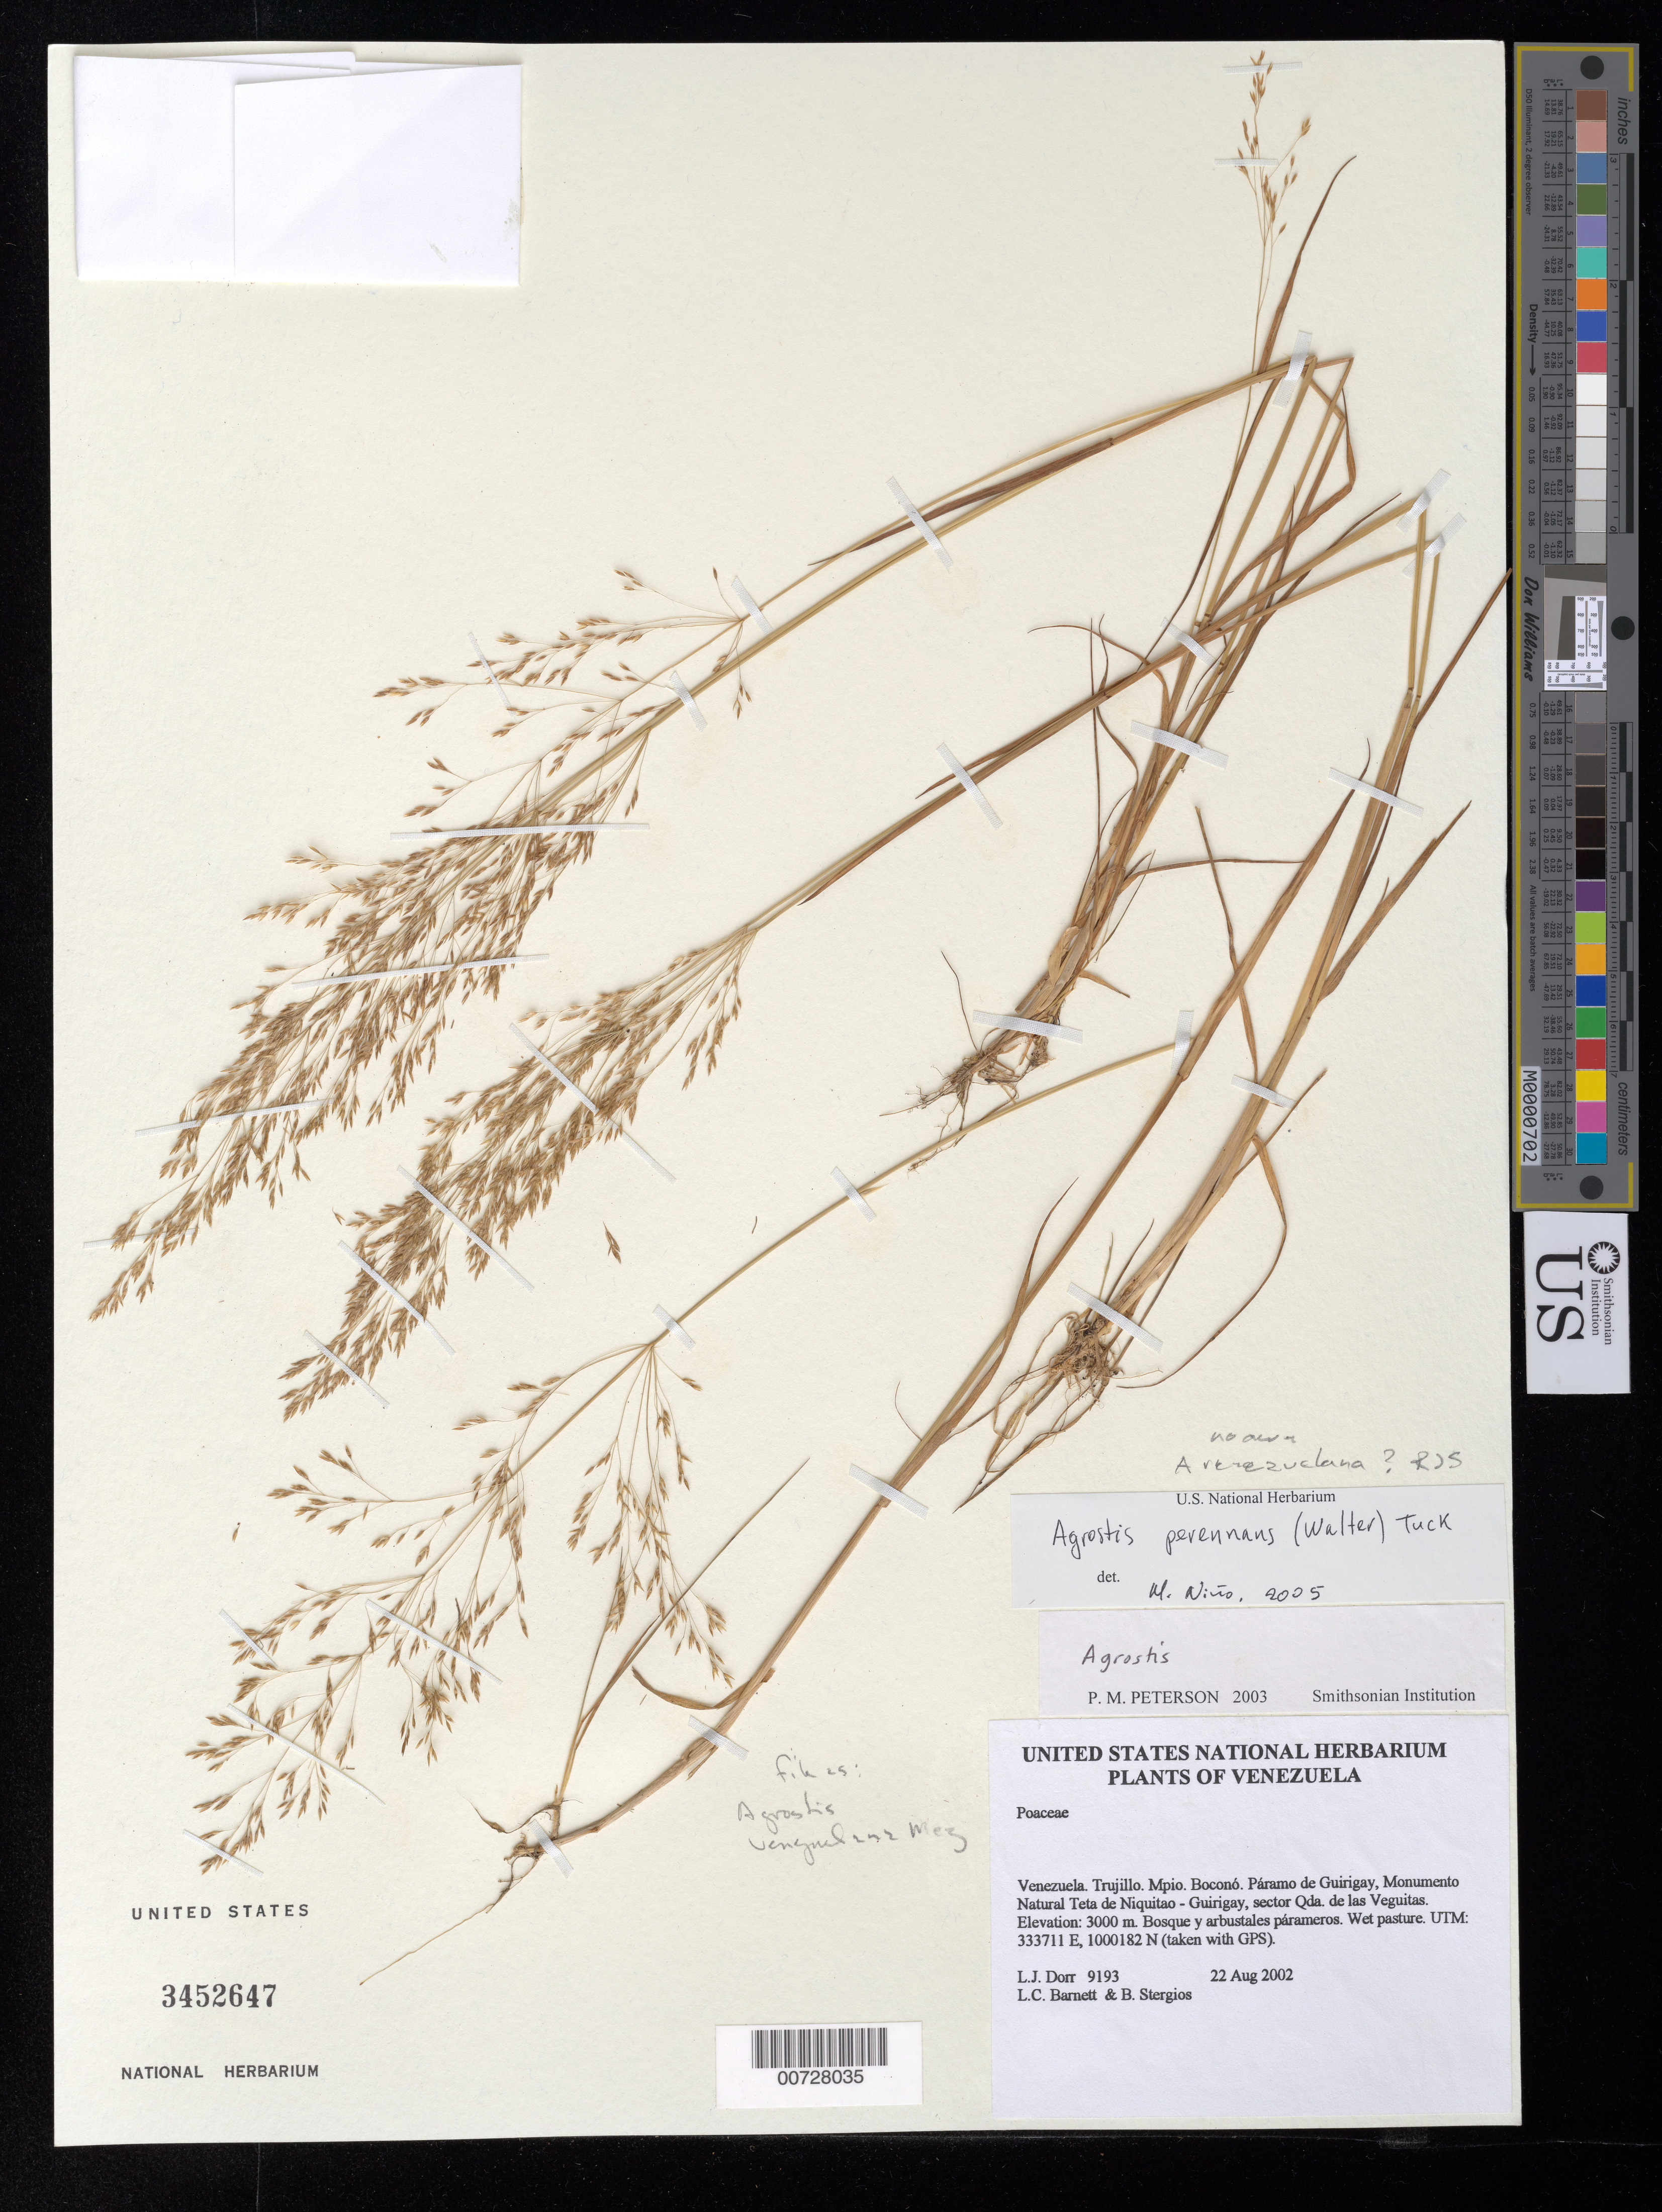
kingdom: Plantae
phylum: Tracheophyta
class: Liliopsida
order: Poales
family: Poaceae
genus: Agrostis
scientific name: Agrostis venezuelana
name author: Mez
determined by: Soreng, Robert J., Research Associate (BOT), Smithsonian Institution - National Museum of Natural History (UNITED STATES)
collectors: L. J. Dorr, L. C. Barnett & B. G. Stergios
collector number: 9193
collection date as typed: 22 Aug 2002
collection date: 2002-08-22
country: Venezuela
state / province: Trujillo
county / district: Boconó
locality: Páramo de Guirigay, Monumento Natural Teta de Niquitao - Guirigay, sector Las Veguitas.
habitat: Bosque y arbustales párameros. Wet pasture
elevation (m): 3000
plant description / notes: PORT, US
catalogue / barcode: US 3452647